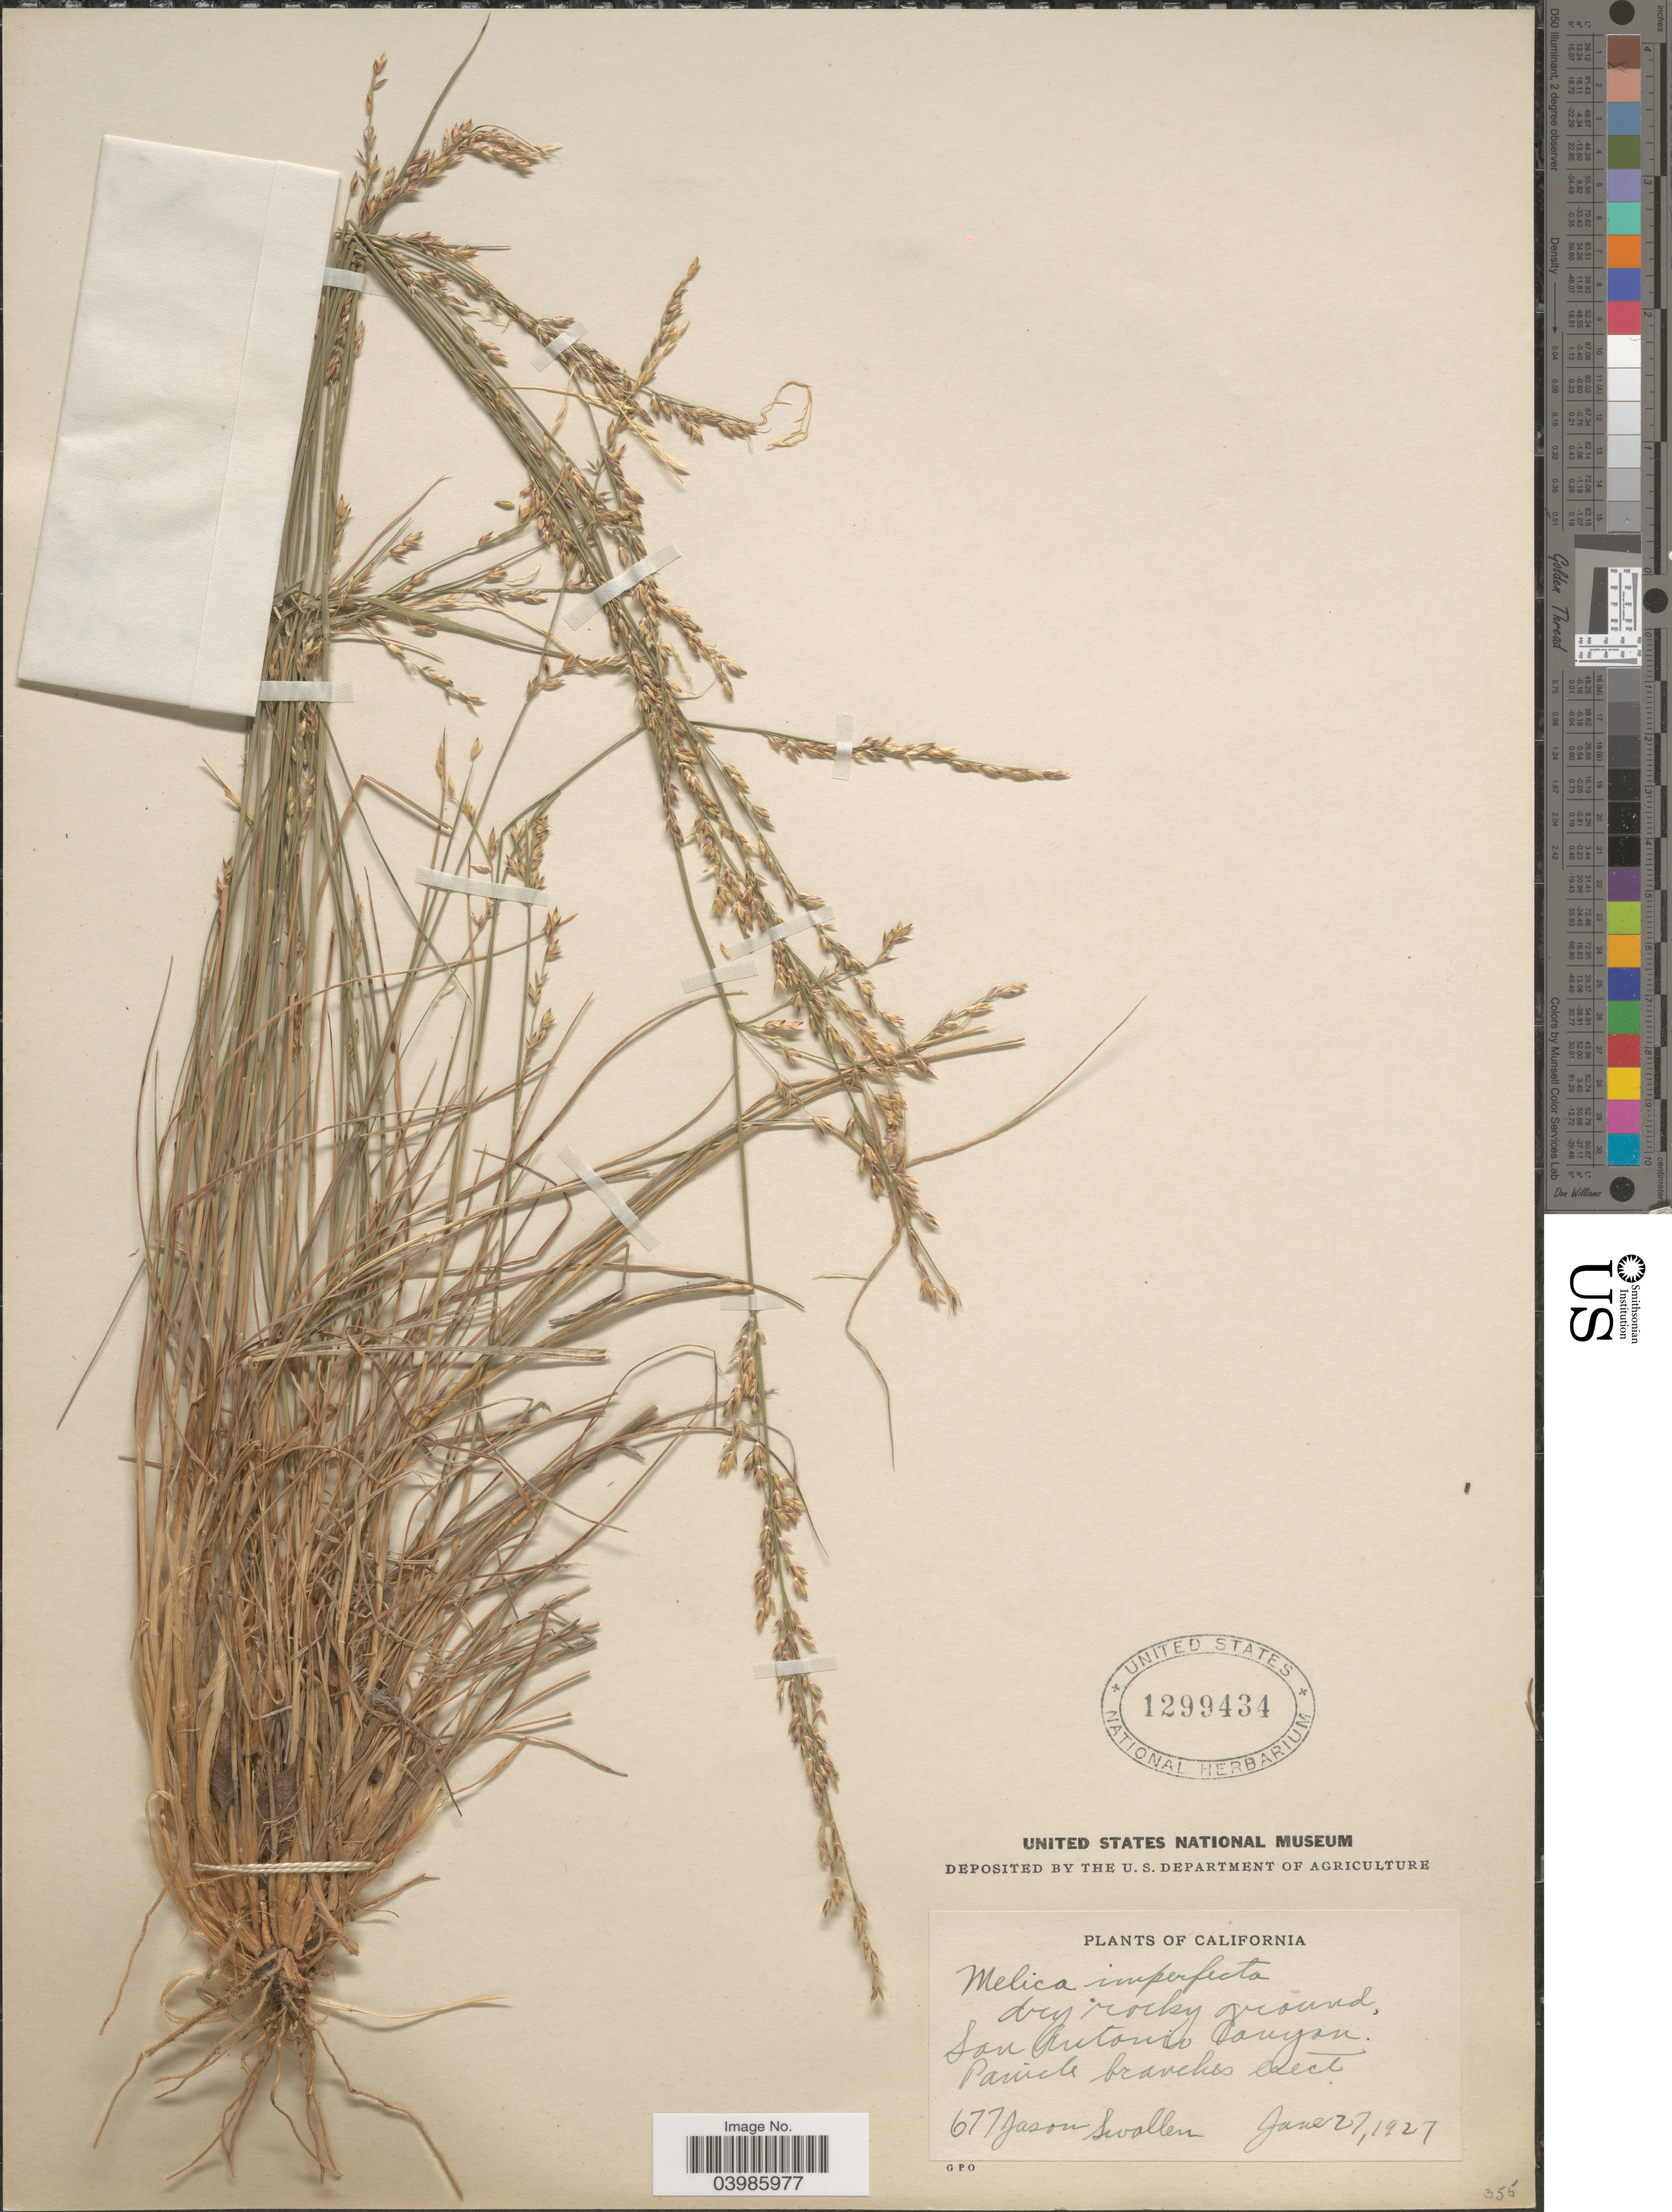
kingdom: Plantae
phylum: Tracheophyta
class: Liliopsida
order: Poales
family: Poaceae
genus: Melica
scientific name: Melica imperfecta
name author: Trin.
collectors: J. R. Swallen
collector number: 677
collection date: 1927-06-27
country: United States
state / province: California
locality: Dry rocky ground, San Antonio Canyon.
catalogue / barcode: US 1299434